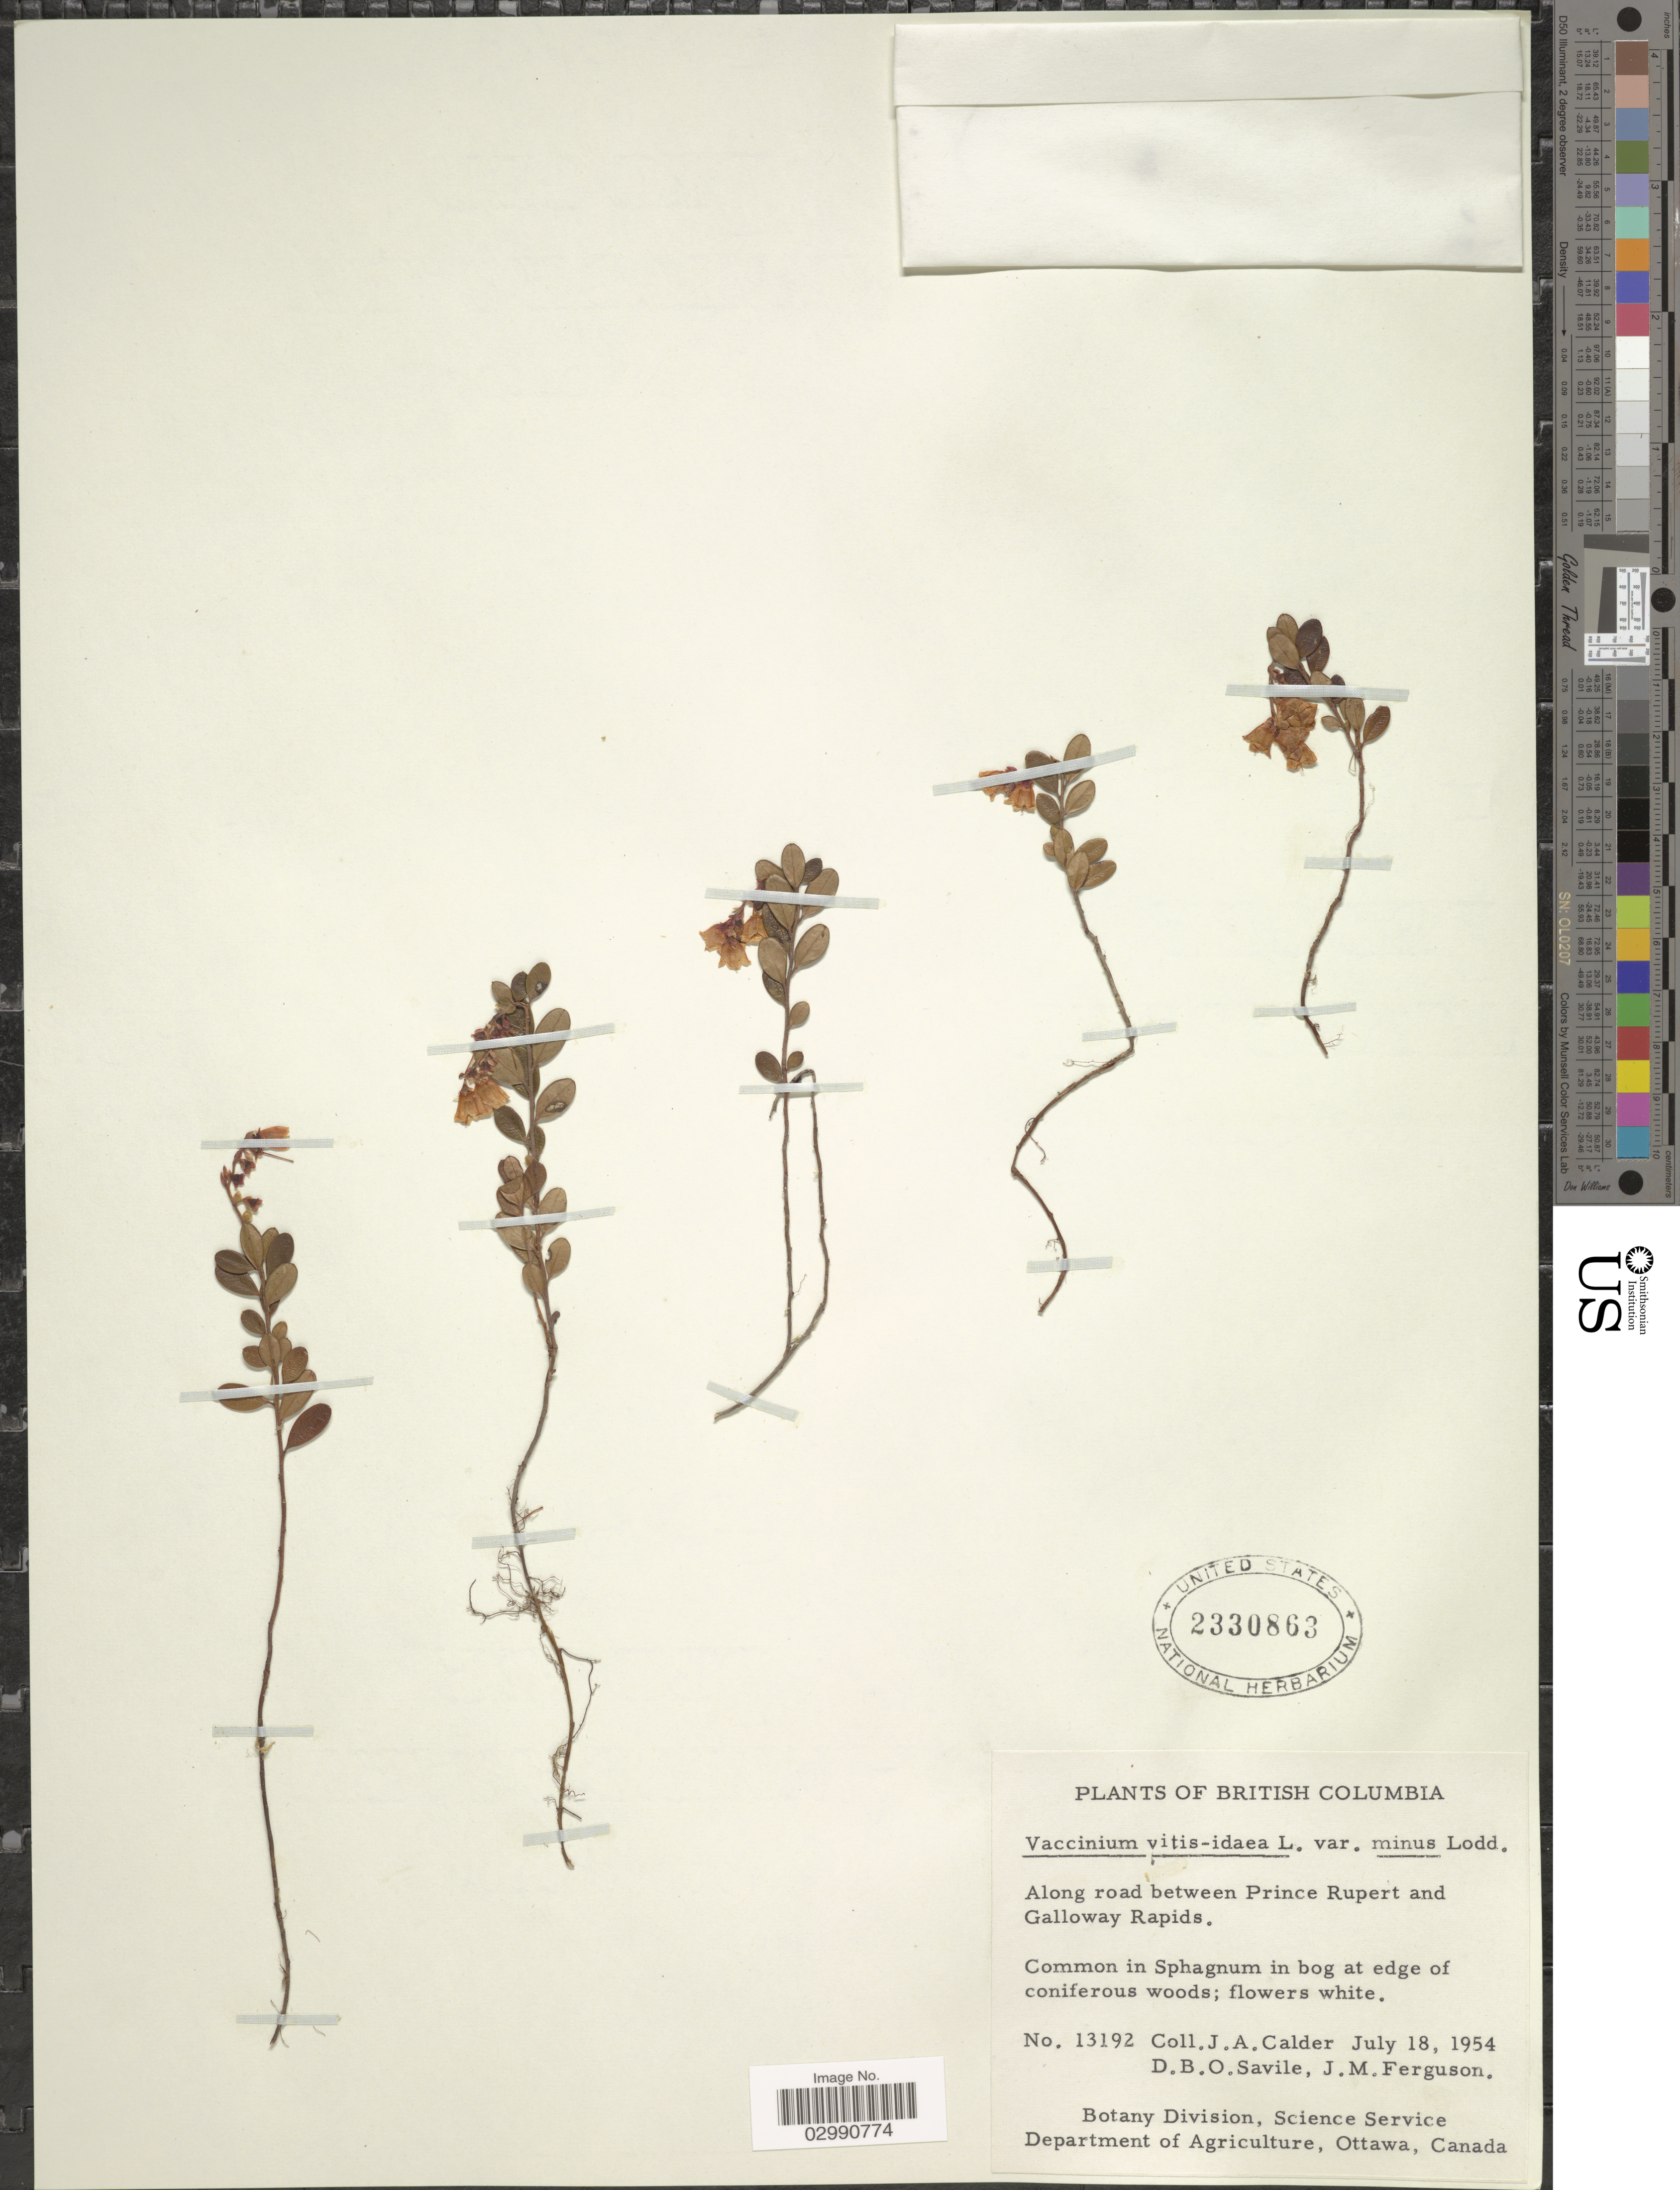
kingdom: Plantae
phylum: Tracheophyta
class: Magnoliopsida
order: Ericales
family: Ericaceae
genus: Vaccinium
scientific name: Vaccinium vitis-idaea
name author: L.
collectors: J. A. Calder, D. Savile & J. M. Ferguson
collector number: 13192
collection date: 1954-07-18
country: Canada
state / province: British Columbia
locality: Along road between Prince Rupert and Galloway Rapids.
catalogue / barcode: US 2330863